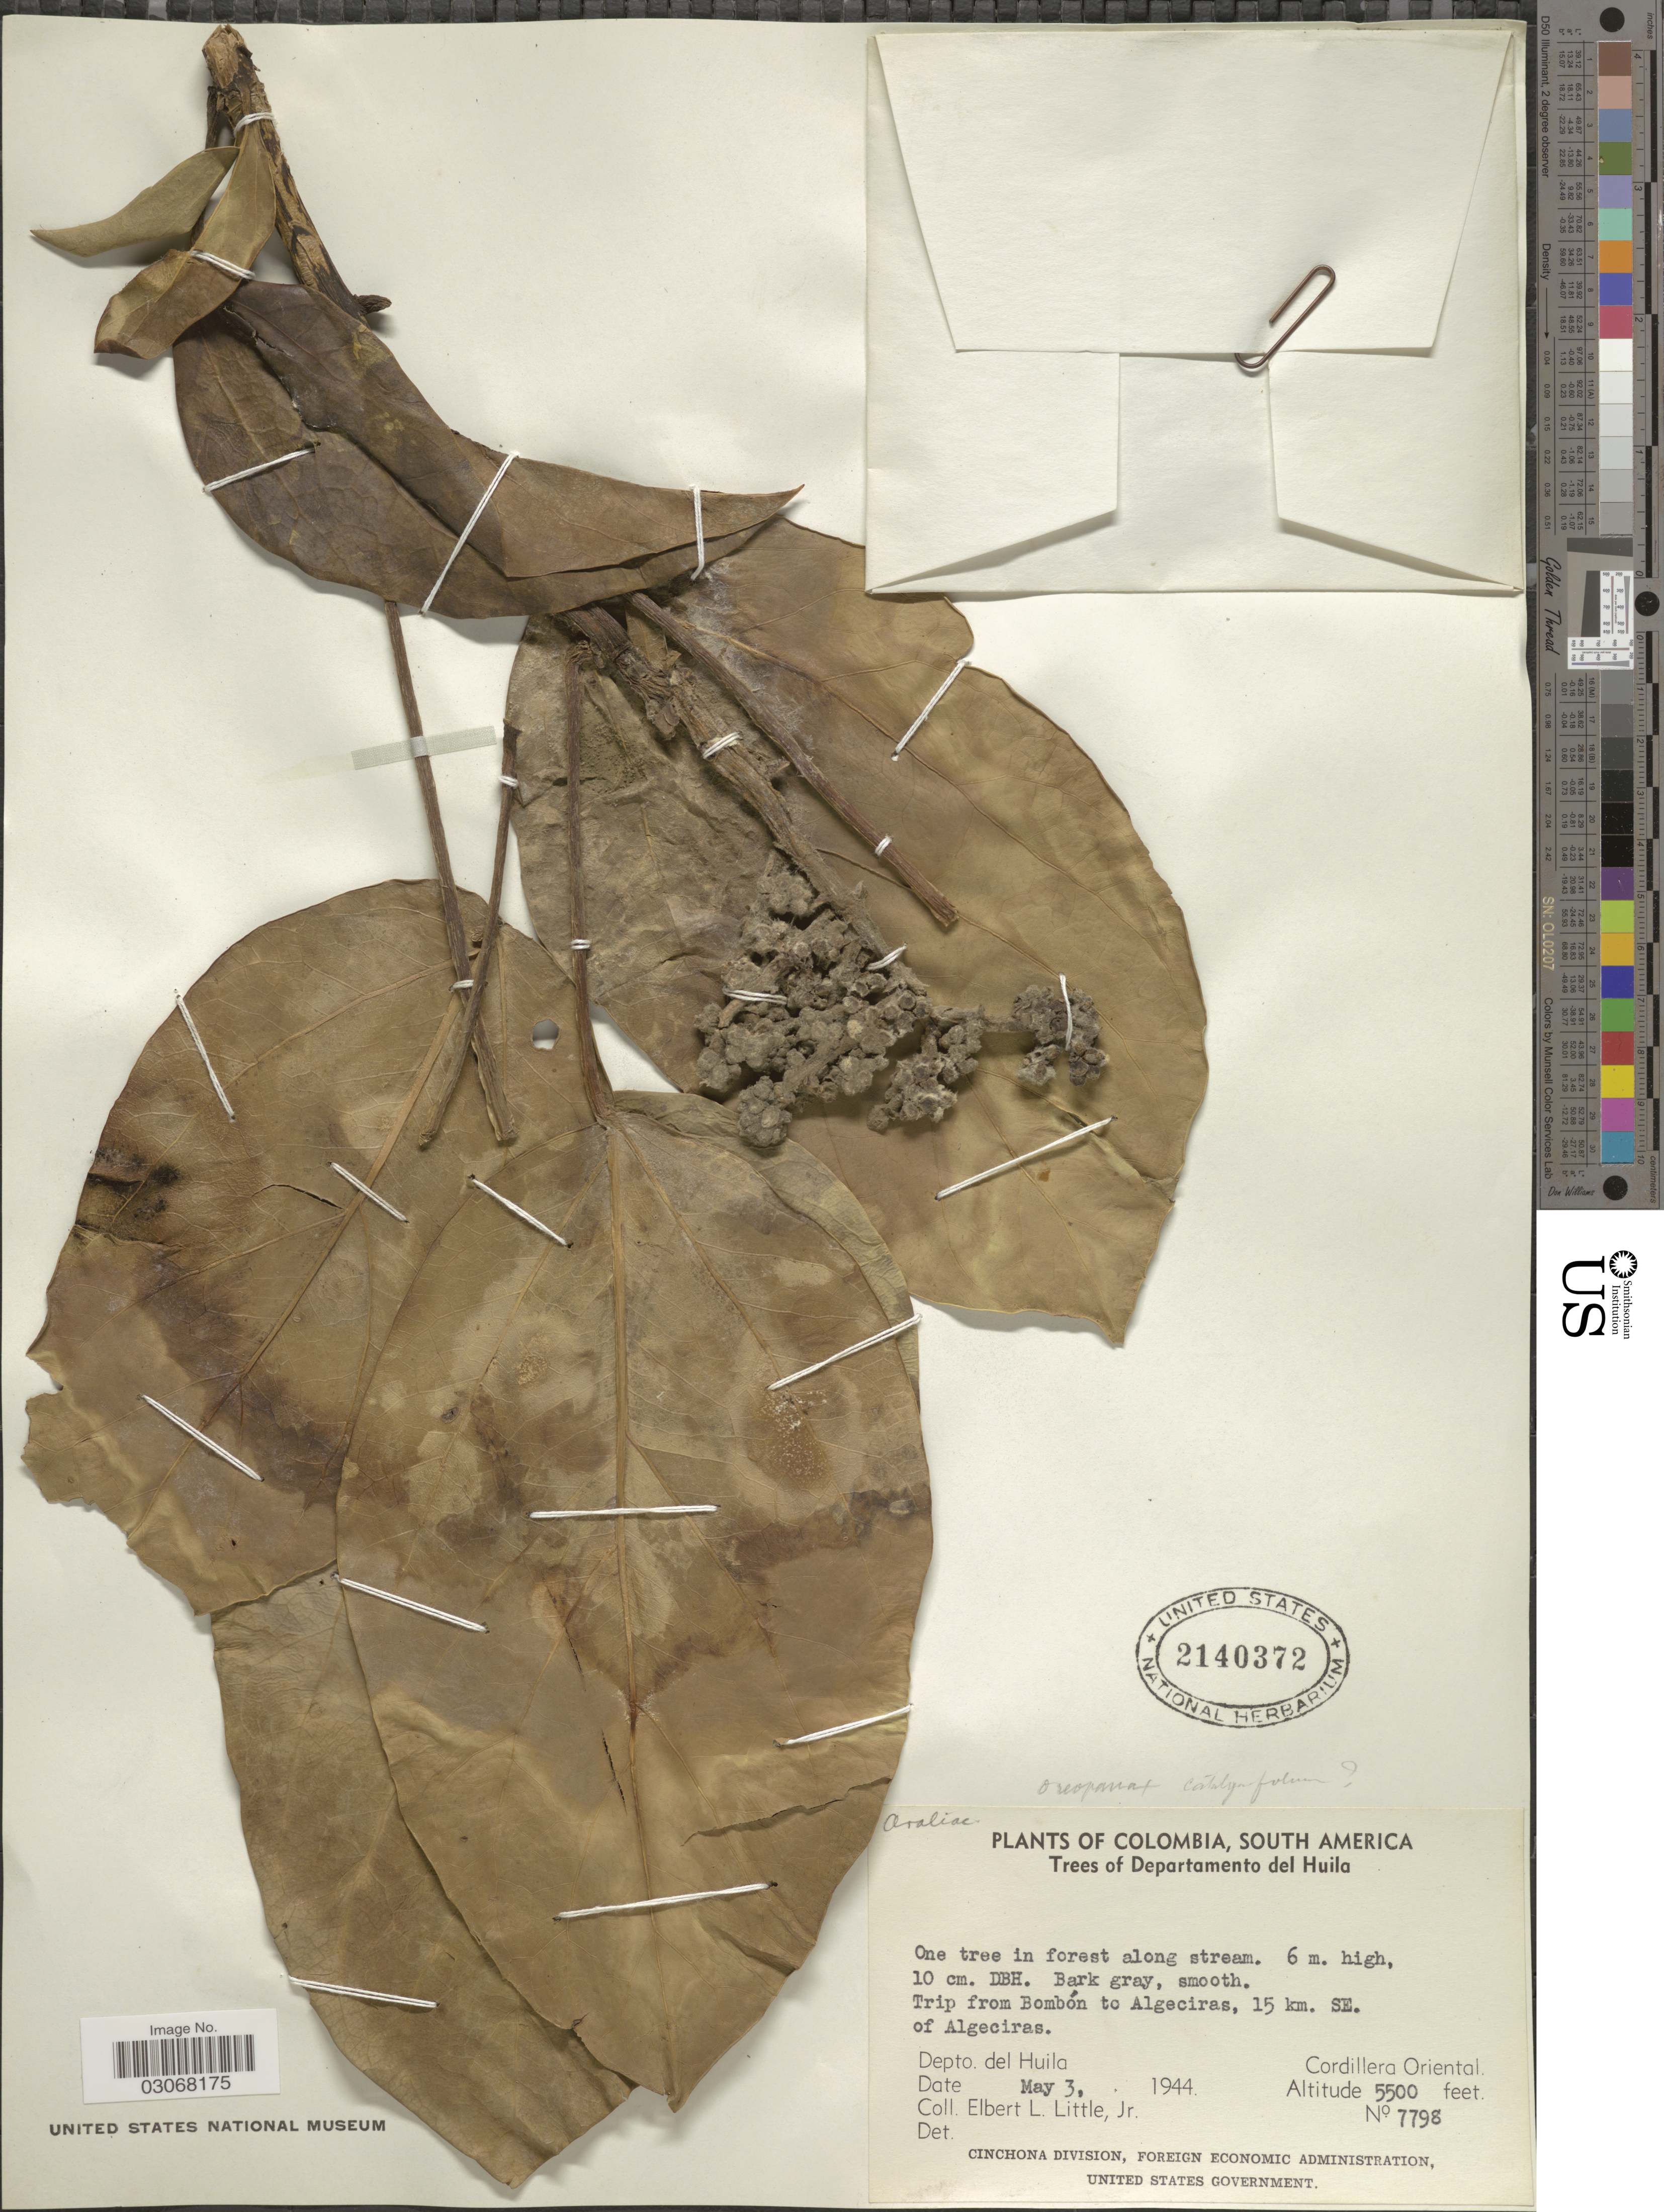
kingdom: Plantae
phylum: Tracheophyta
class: Magnoliopsida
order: Apiales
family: Araliaceae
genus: Oreopanax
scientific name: Oreopanax sp.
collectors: E. L. Little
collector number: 7798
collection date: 1944-05-03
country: Colombia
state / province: Huila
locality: Trees of Departamento del Huila. Trip from Bombón to Algeciras, 15 km. SE. of Algeciras. Depto. del Huila. Cordillera Oriental.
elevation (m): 1676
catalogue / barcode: US 2140372